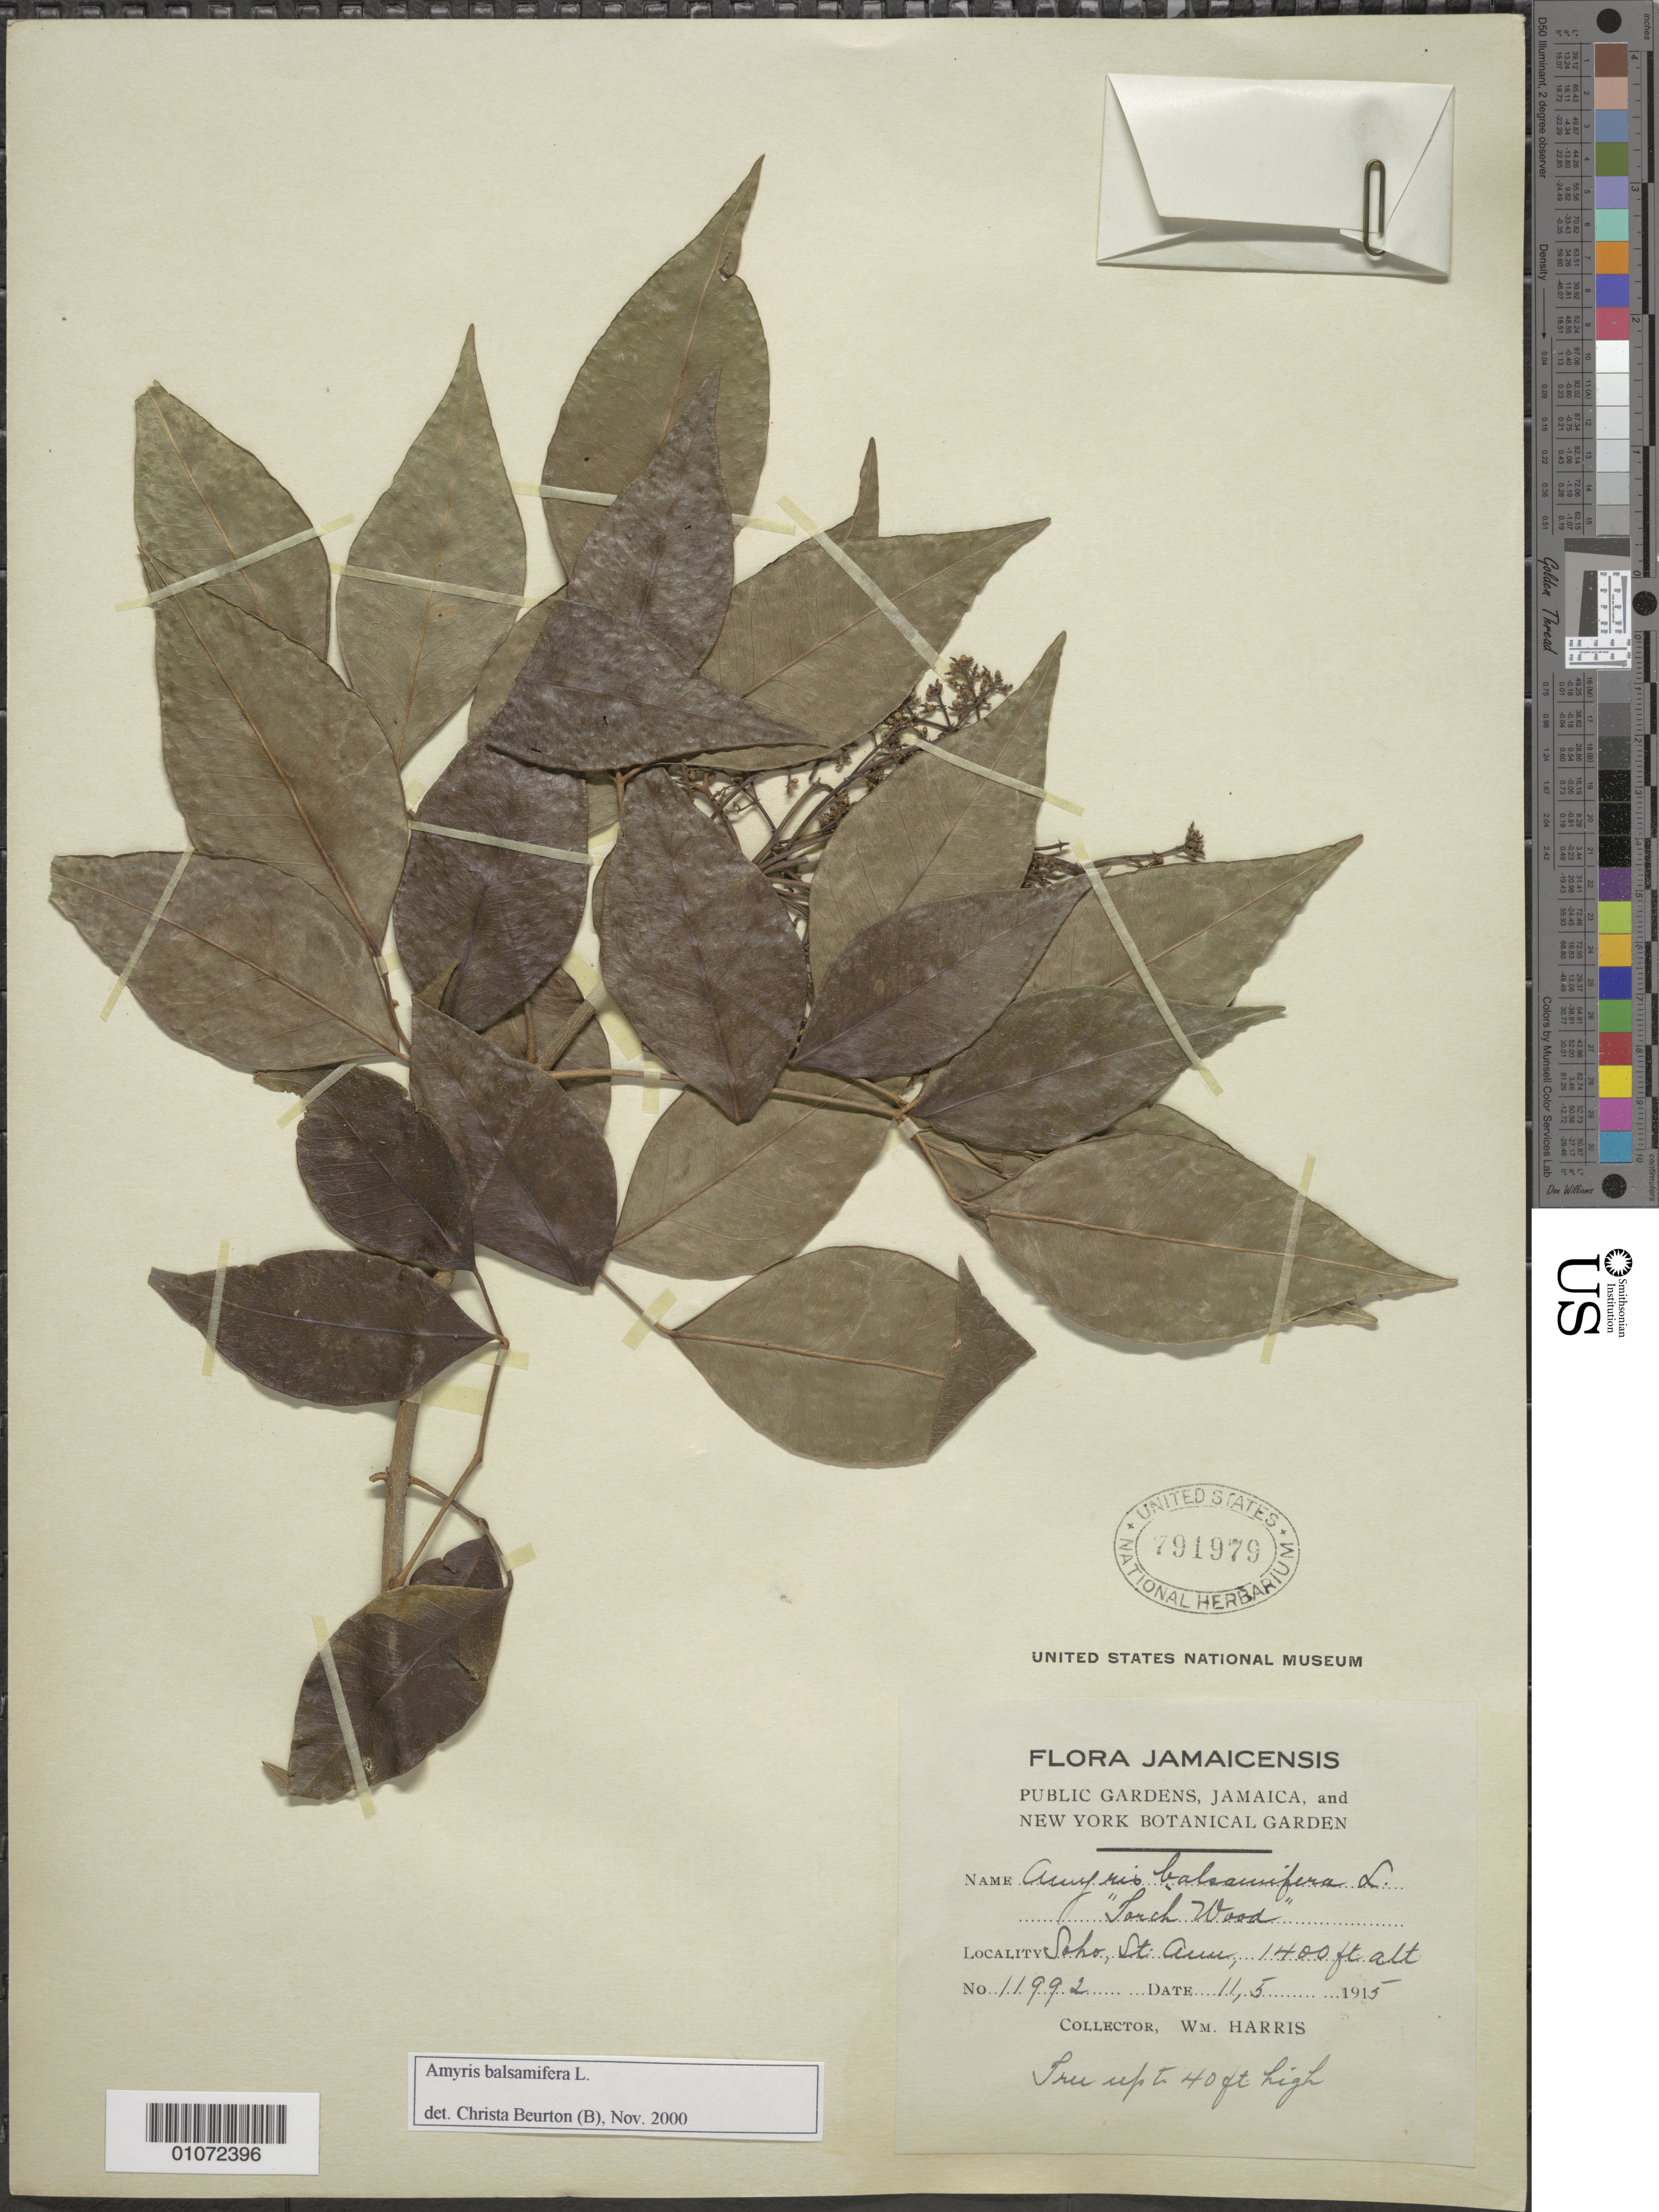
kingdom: Plantae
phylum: Tracheophyta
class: Magnoliopsida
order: Sapindales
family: Rutaceae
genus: Amyris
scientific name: Amyris balsamifera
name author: L.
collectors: W. Harris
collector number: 11992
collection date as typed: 11 May 1915 or 05 Nov 1915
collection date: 1915-05-11 or 1915-11-05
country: Jamaica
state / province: Saint Ann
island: Jamaica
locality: Soho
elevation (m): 427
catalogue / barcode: US 791979